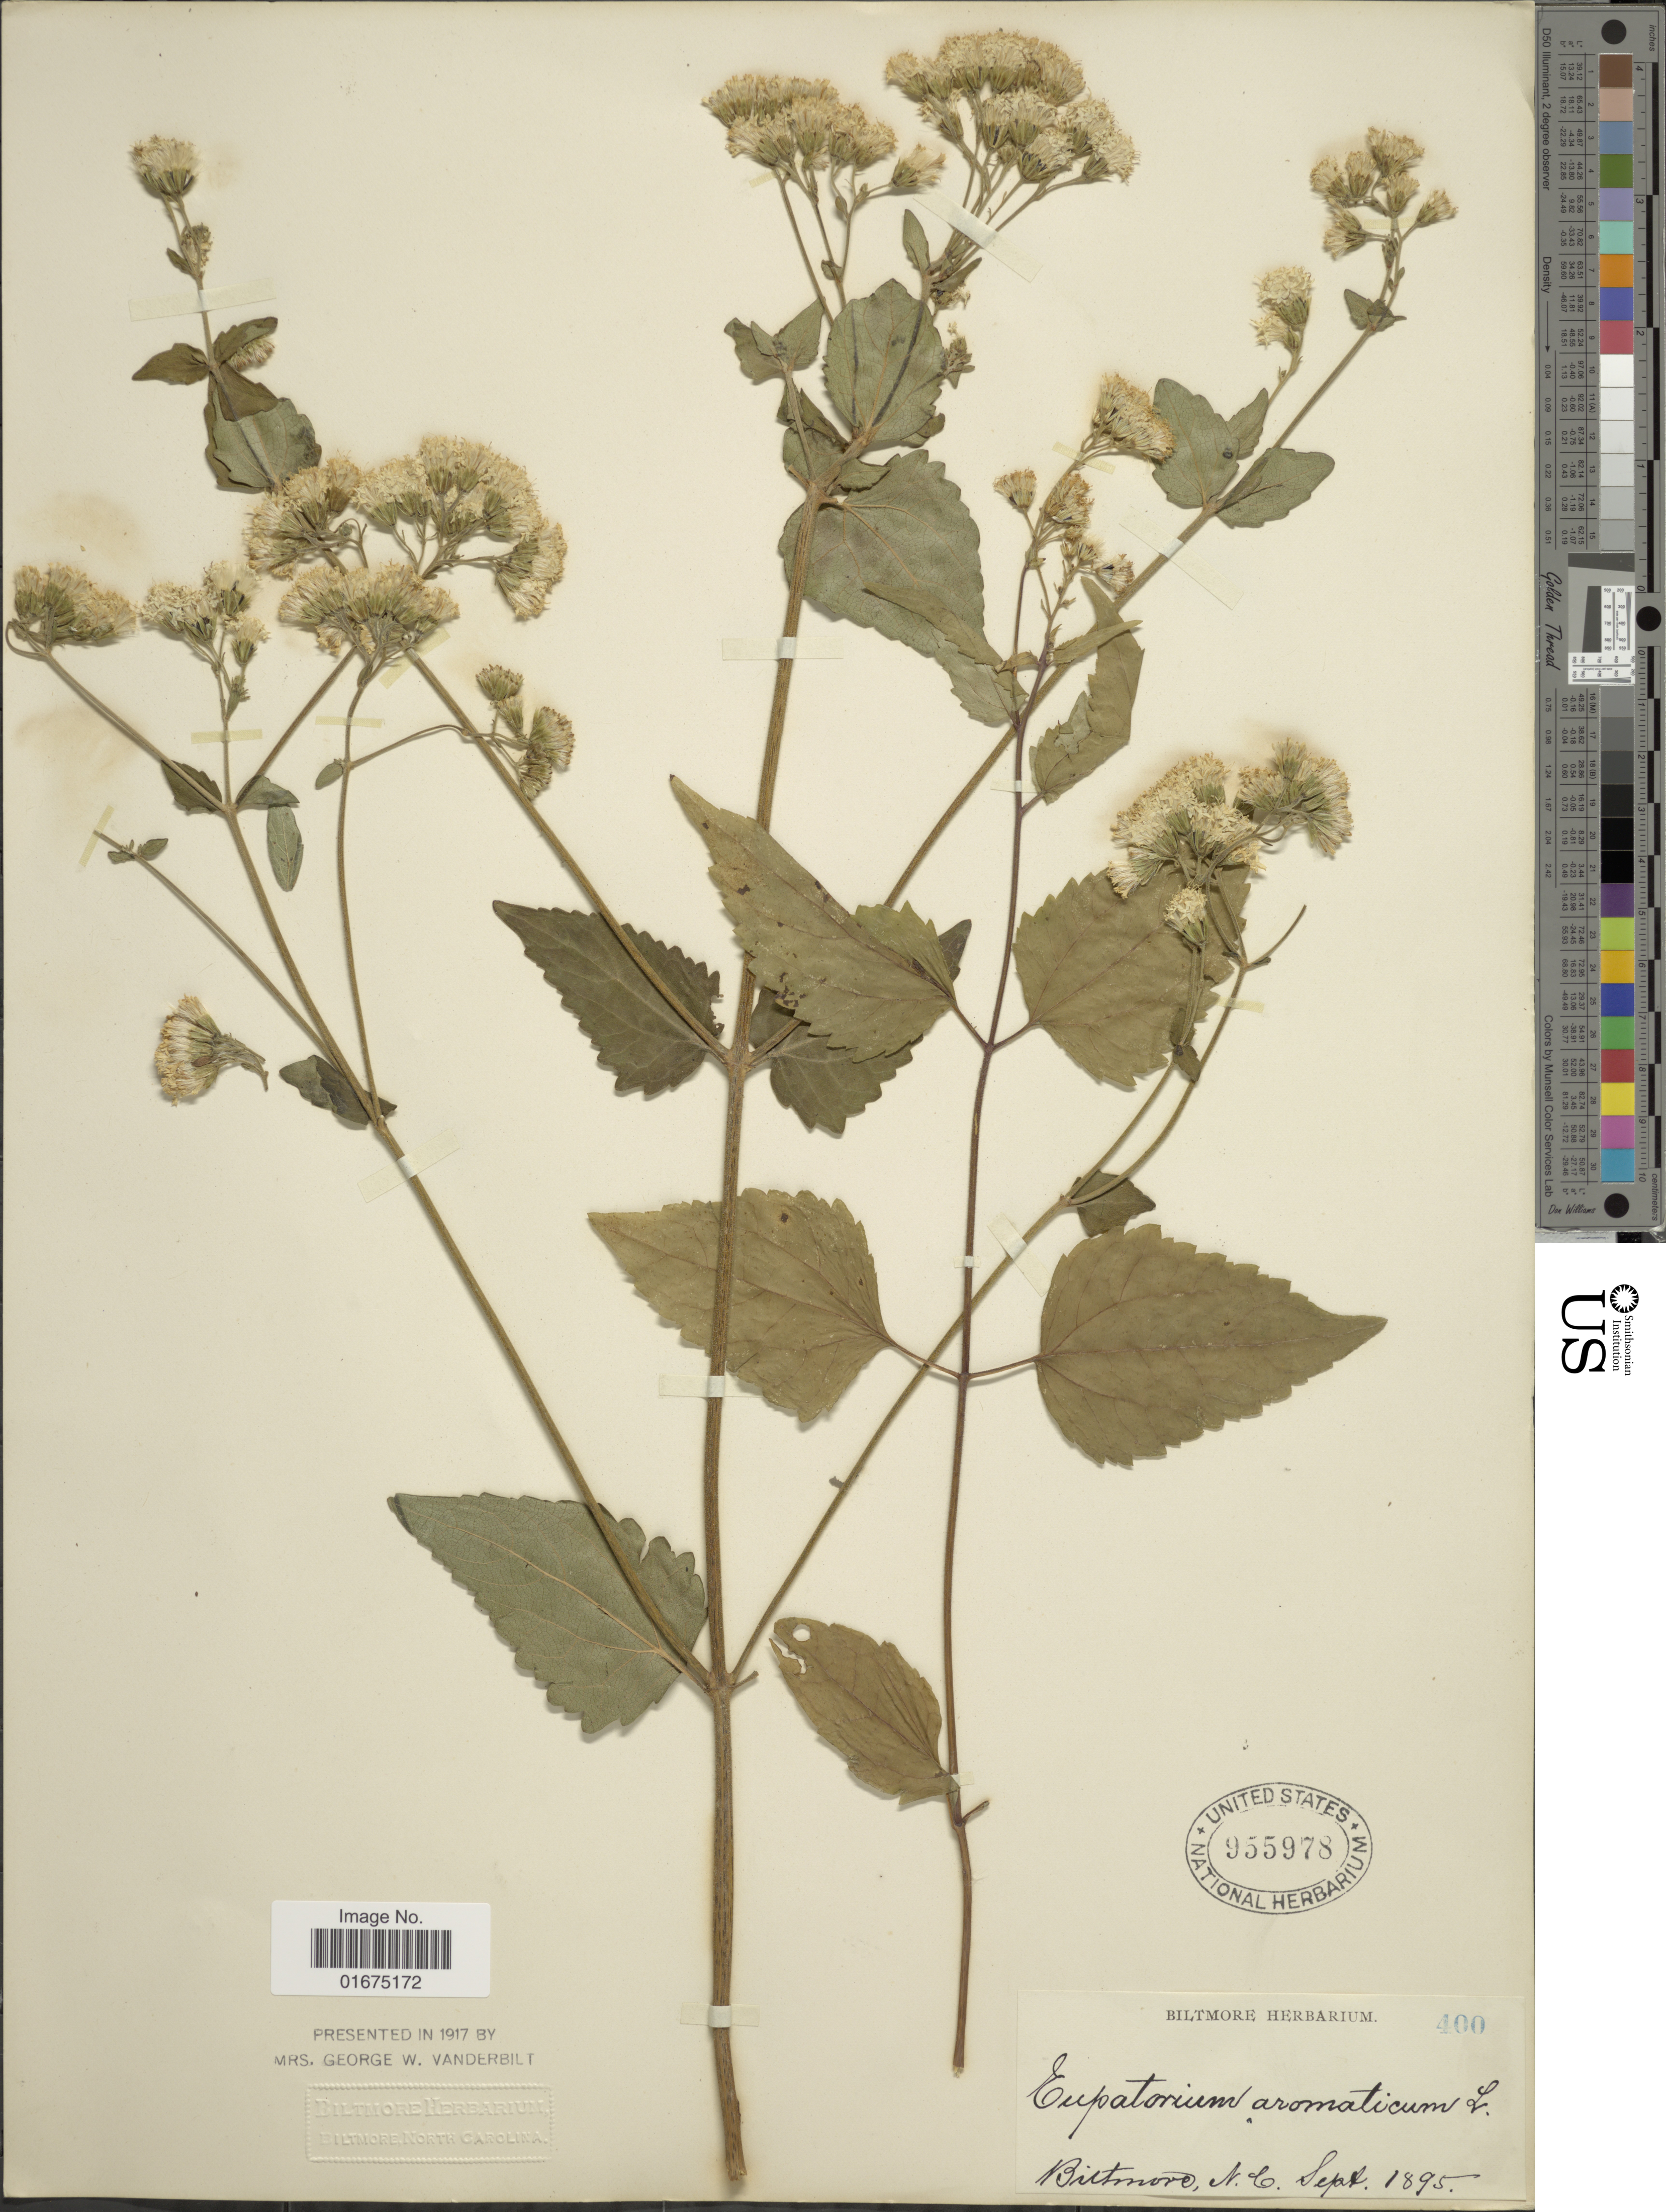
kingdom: Plantae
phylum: Tracheophyta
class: Magnoliopsida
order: Asterales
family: Asteraceae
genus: Ageratina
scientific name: Ageratina aromatica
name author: (L.) Spach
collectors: ex herb. Biltmore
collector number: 400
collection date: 1895-09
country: United States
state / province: North Carolina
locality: Biltmore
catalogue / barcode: US 955978